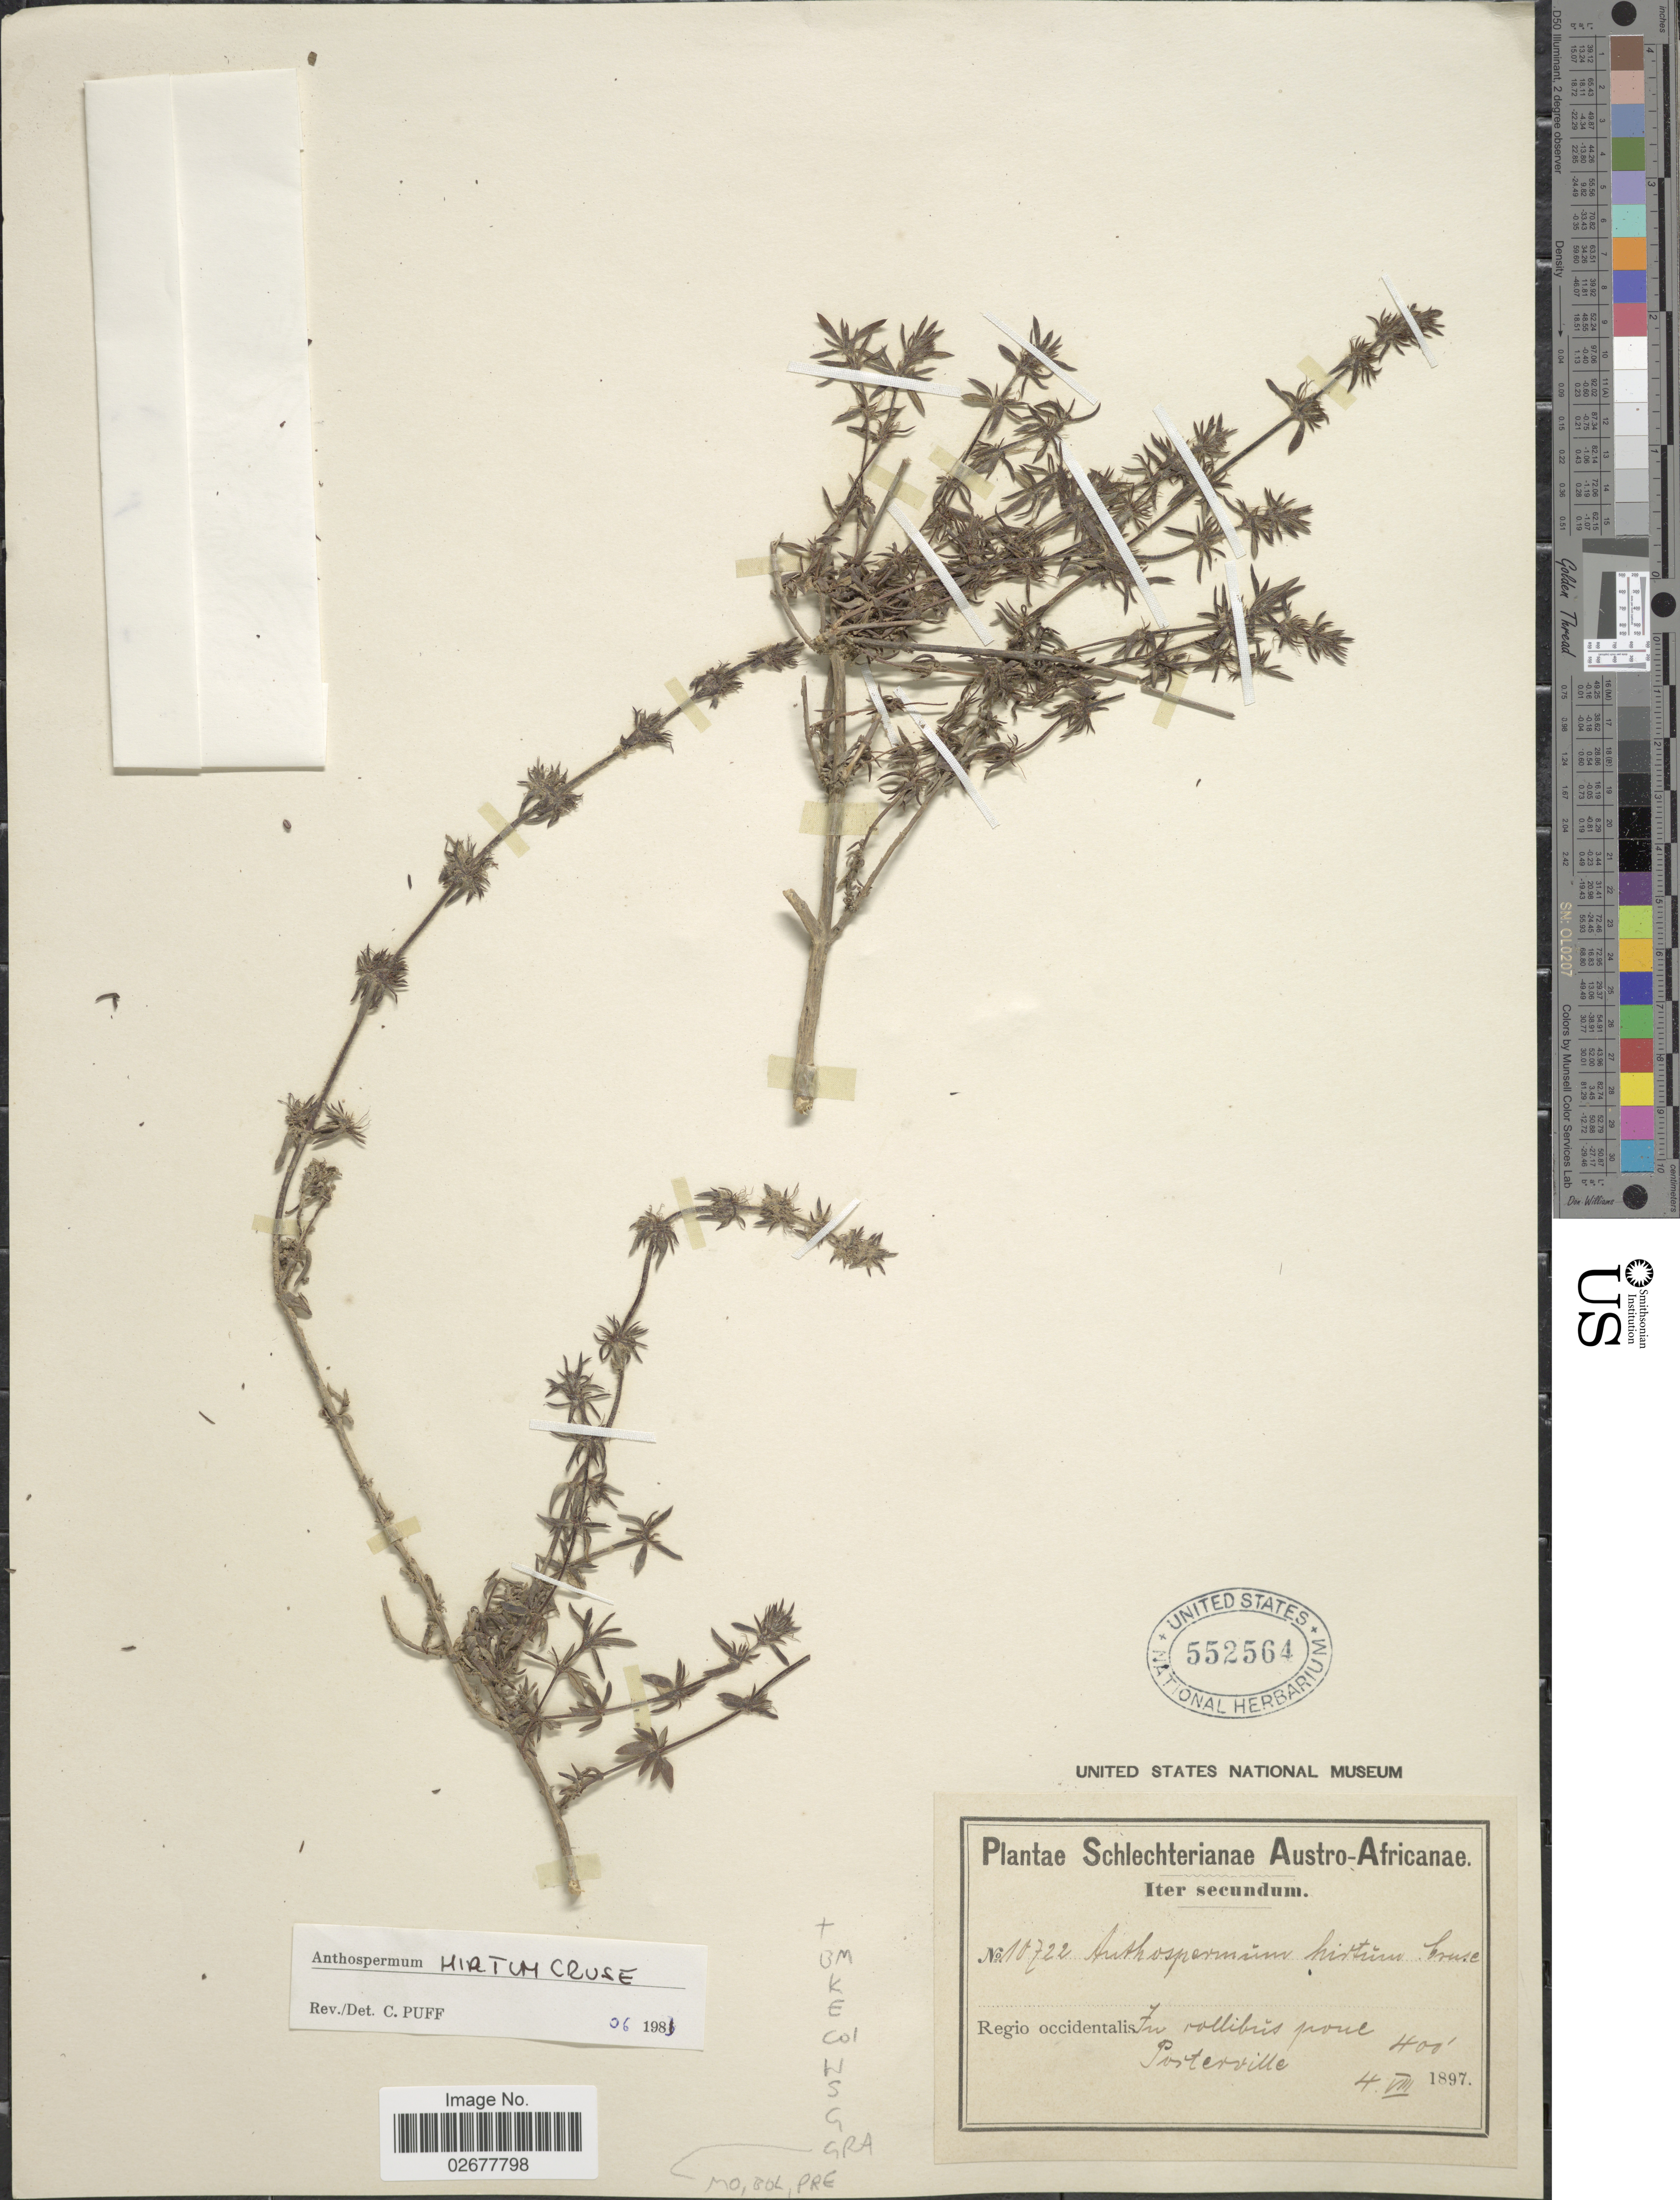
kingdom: Plantae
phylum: Tracheophyta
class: Magnoliopsida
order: Gentianales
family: Rubiaceae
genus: Anthospermum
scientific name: Anthospermum hirtum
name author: Cruse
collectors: Schlechter, --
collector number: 10722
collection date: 1897-08-04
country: South Africa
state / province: Western Cape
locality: Austro-Africanae, Regio occidentalis, In collibus pone Porterville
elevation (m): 122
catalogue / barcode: US 552564